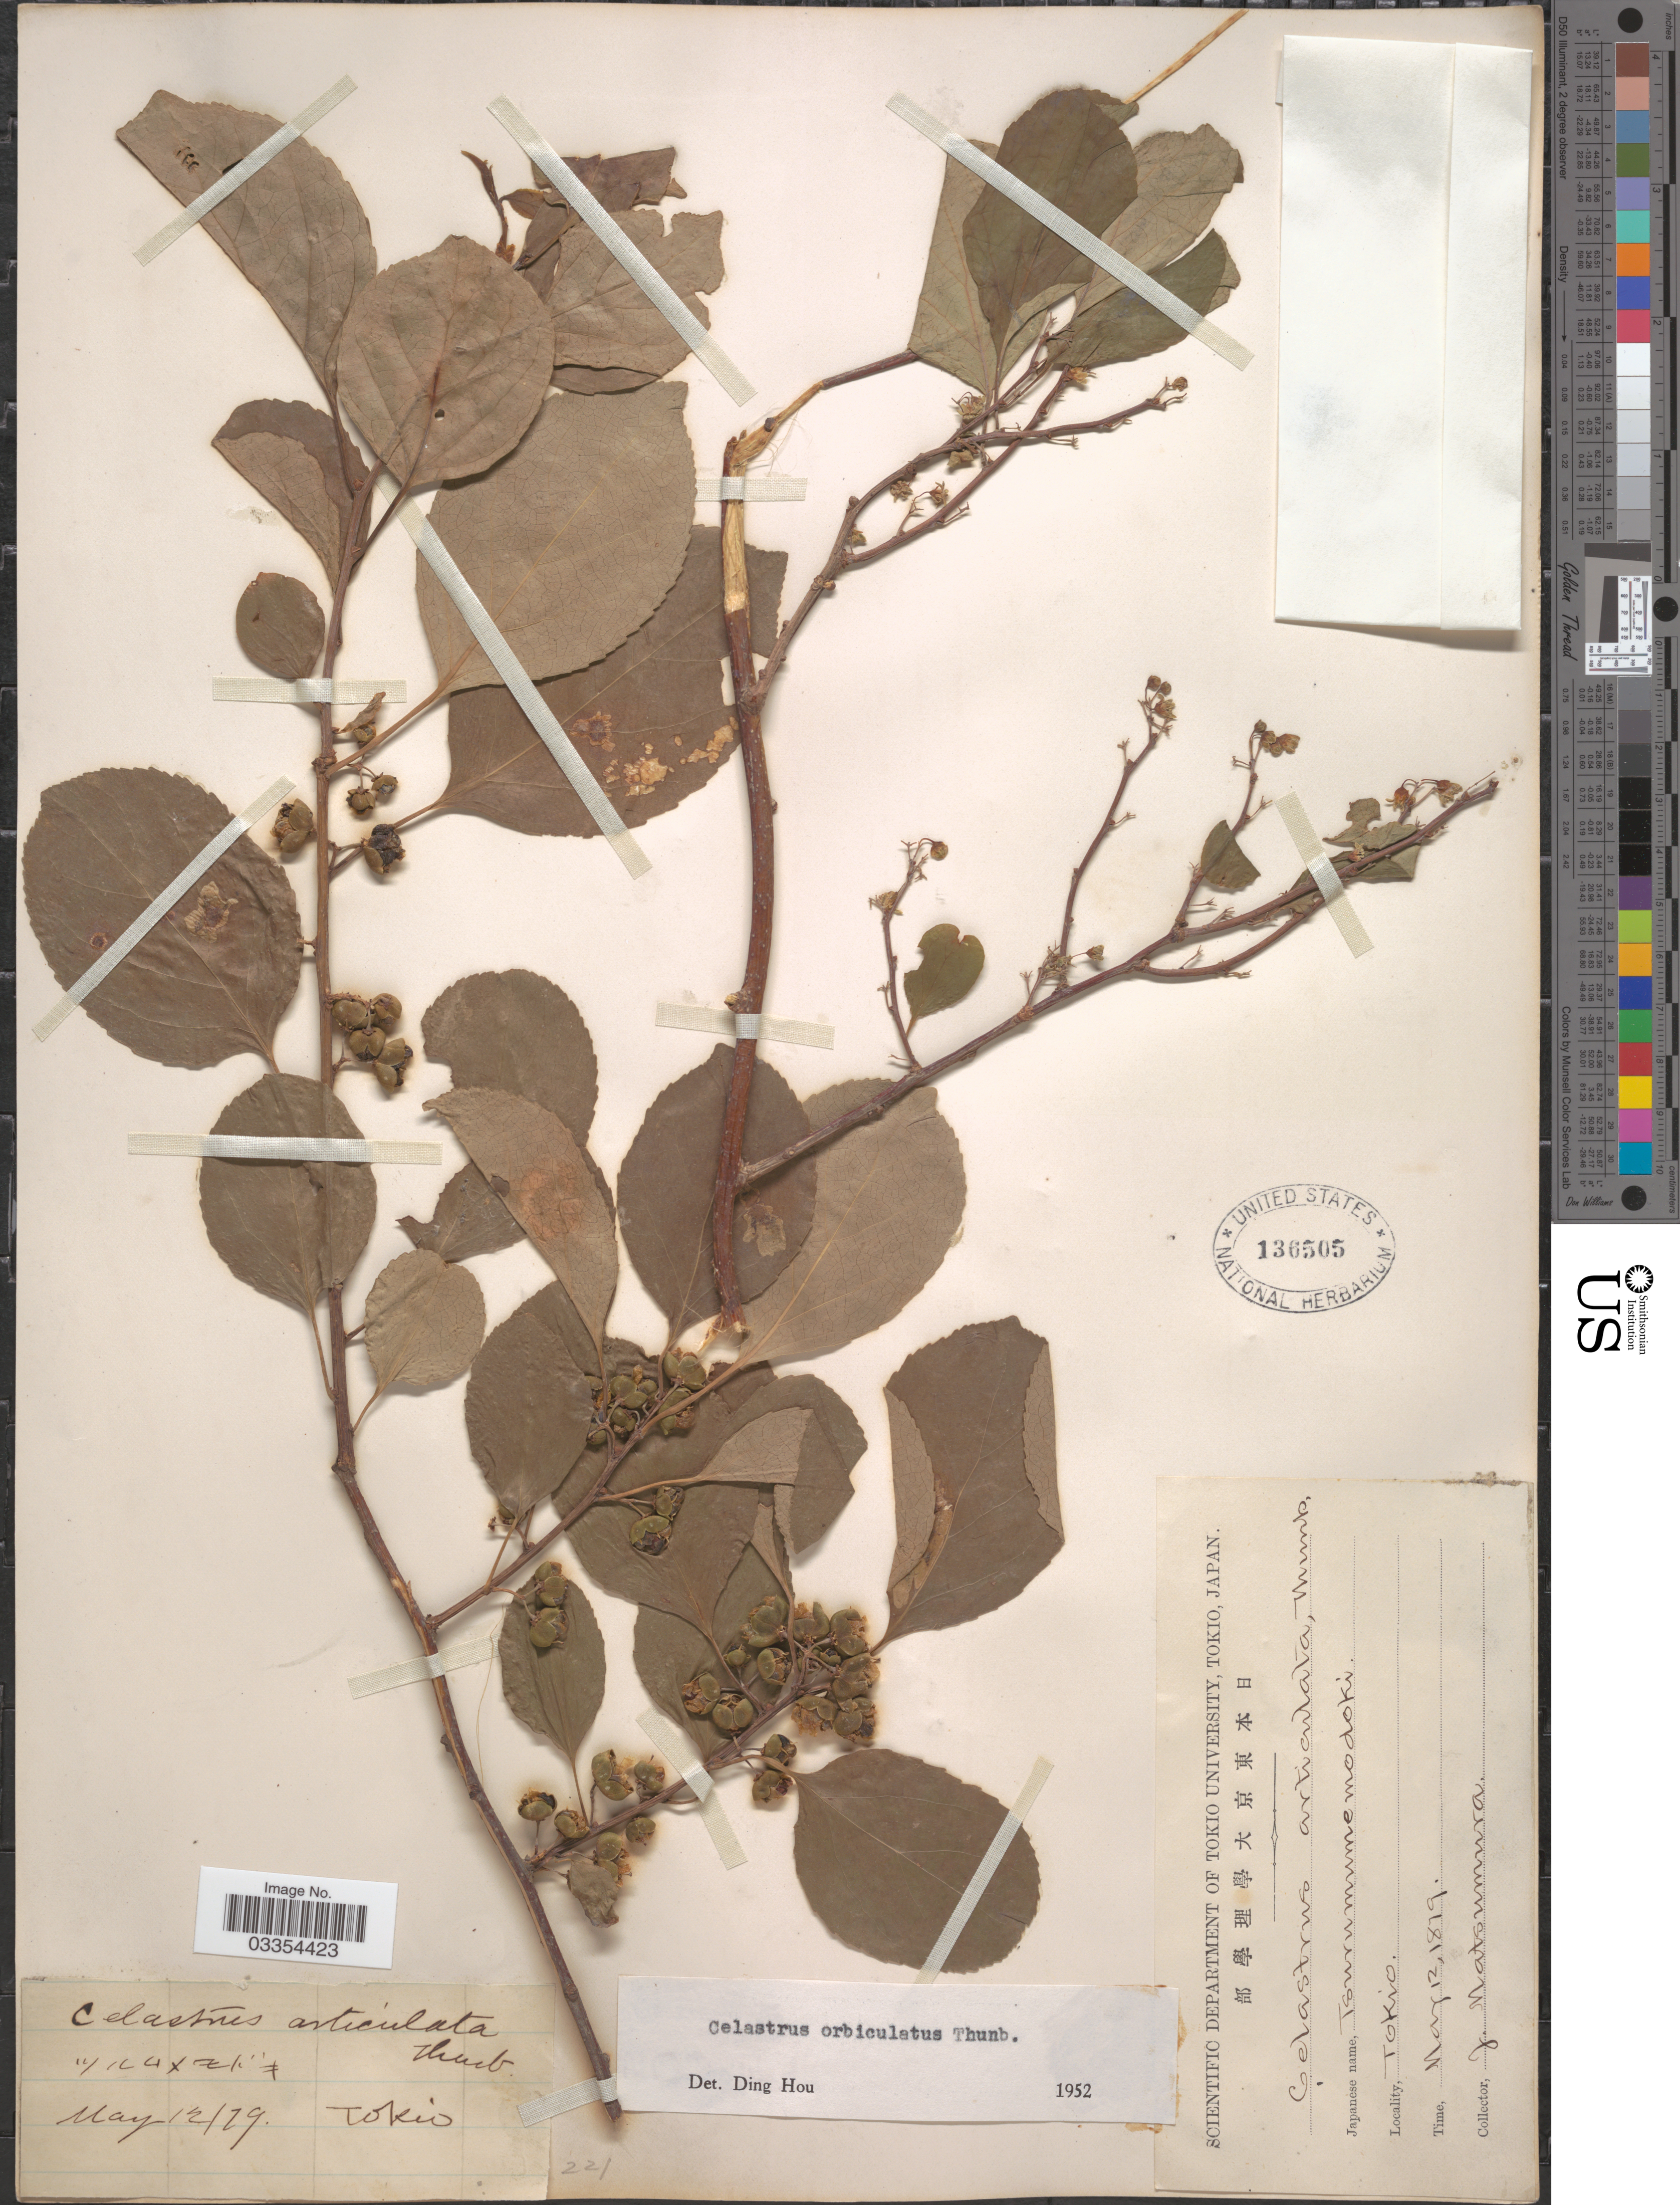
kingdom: Plantae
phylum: Tracheophyta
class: Magnoliopsida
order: Celastrales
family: Celastraceae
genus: Celastrus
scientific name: Celastrus orbiculatus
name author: Thunb.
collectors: J. Matsumura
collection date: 1819-05-12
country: Japan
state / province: Tokyo, Federal City of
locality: Tokio.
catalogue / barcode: US 136505